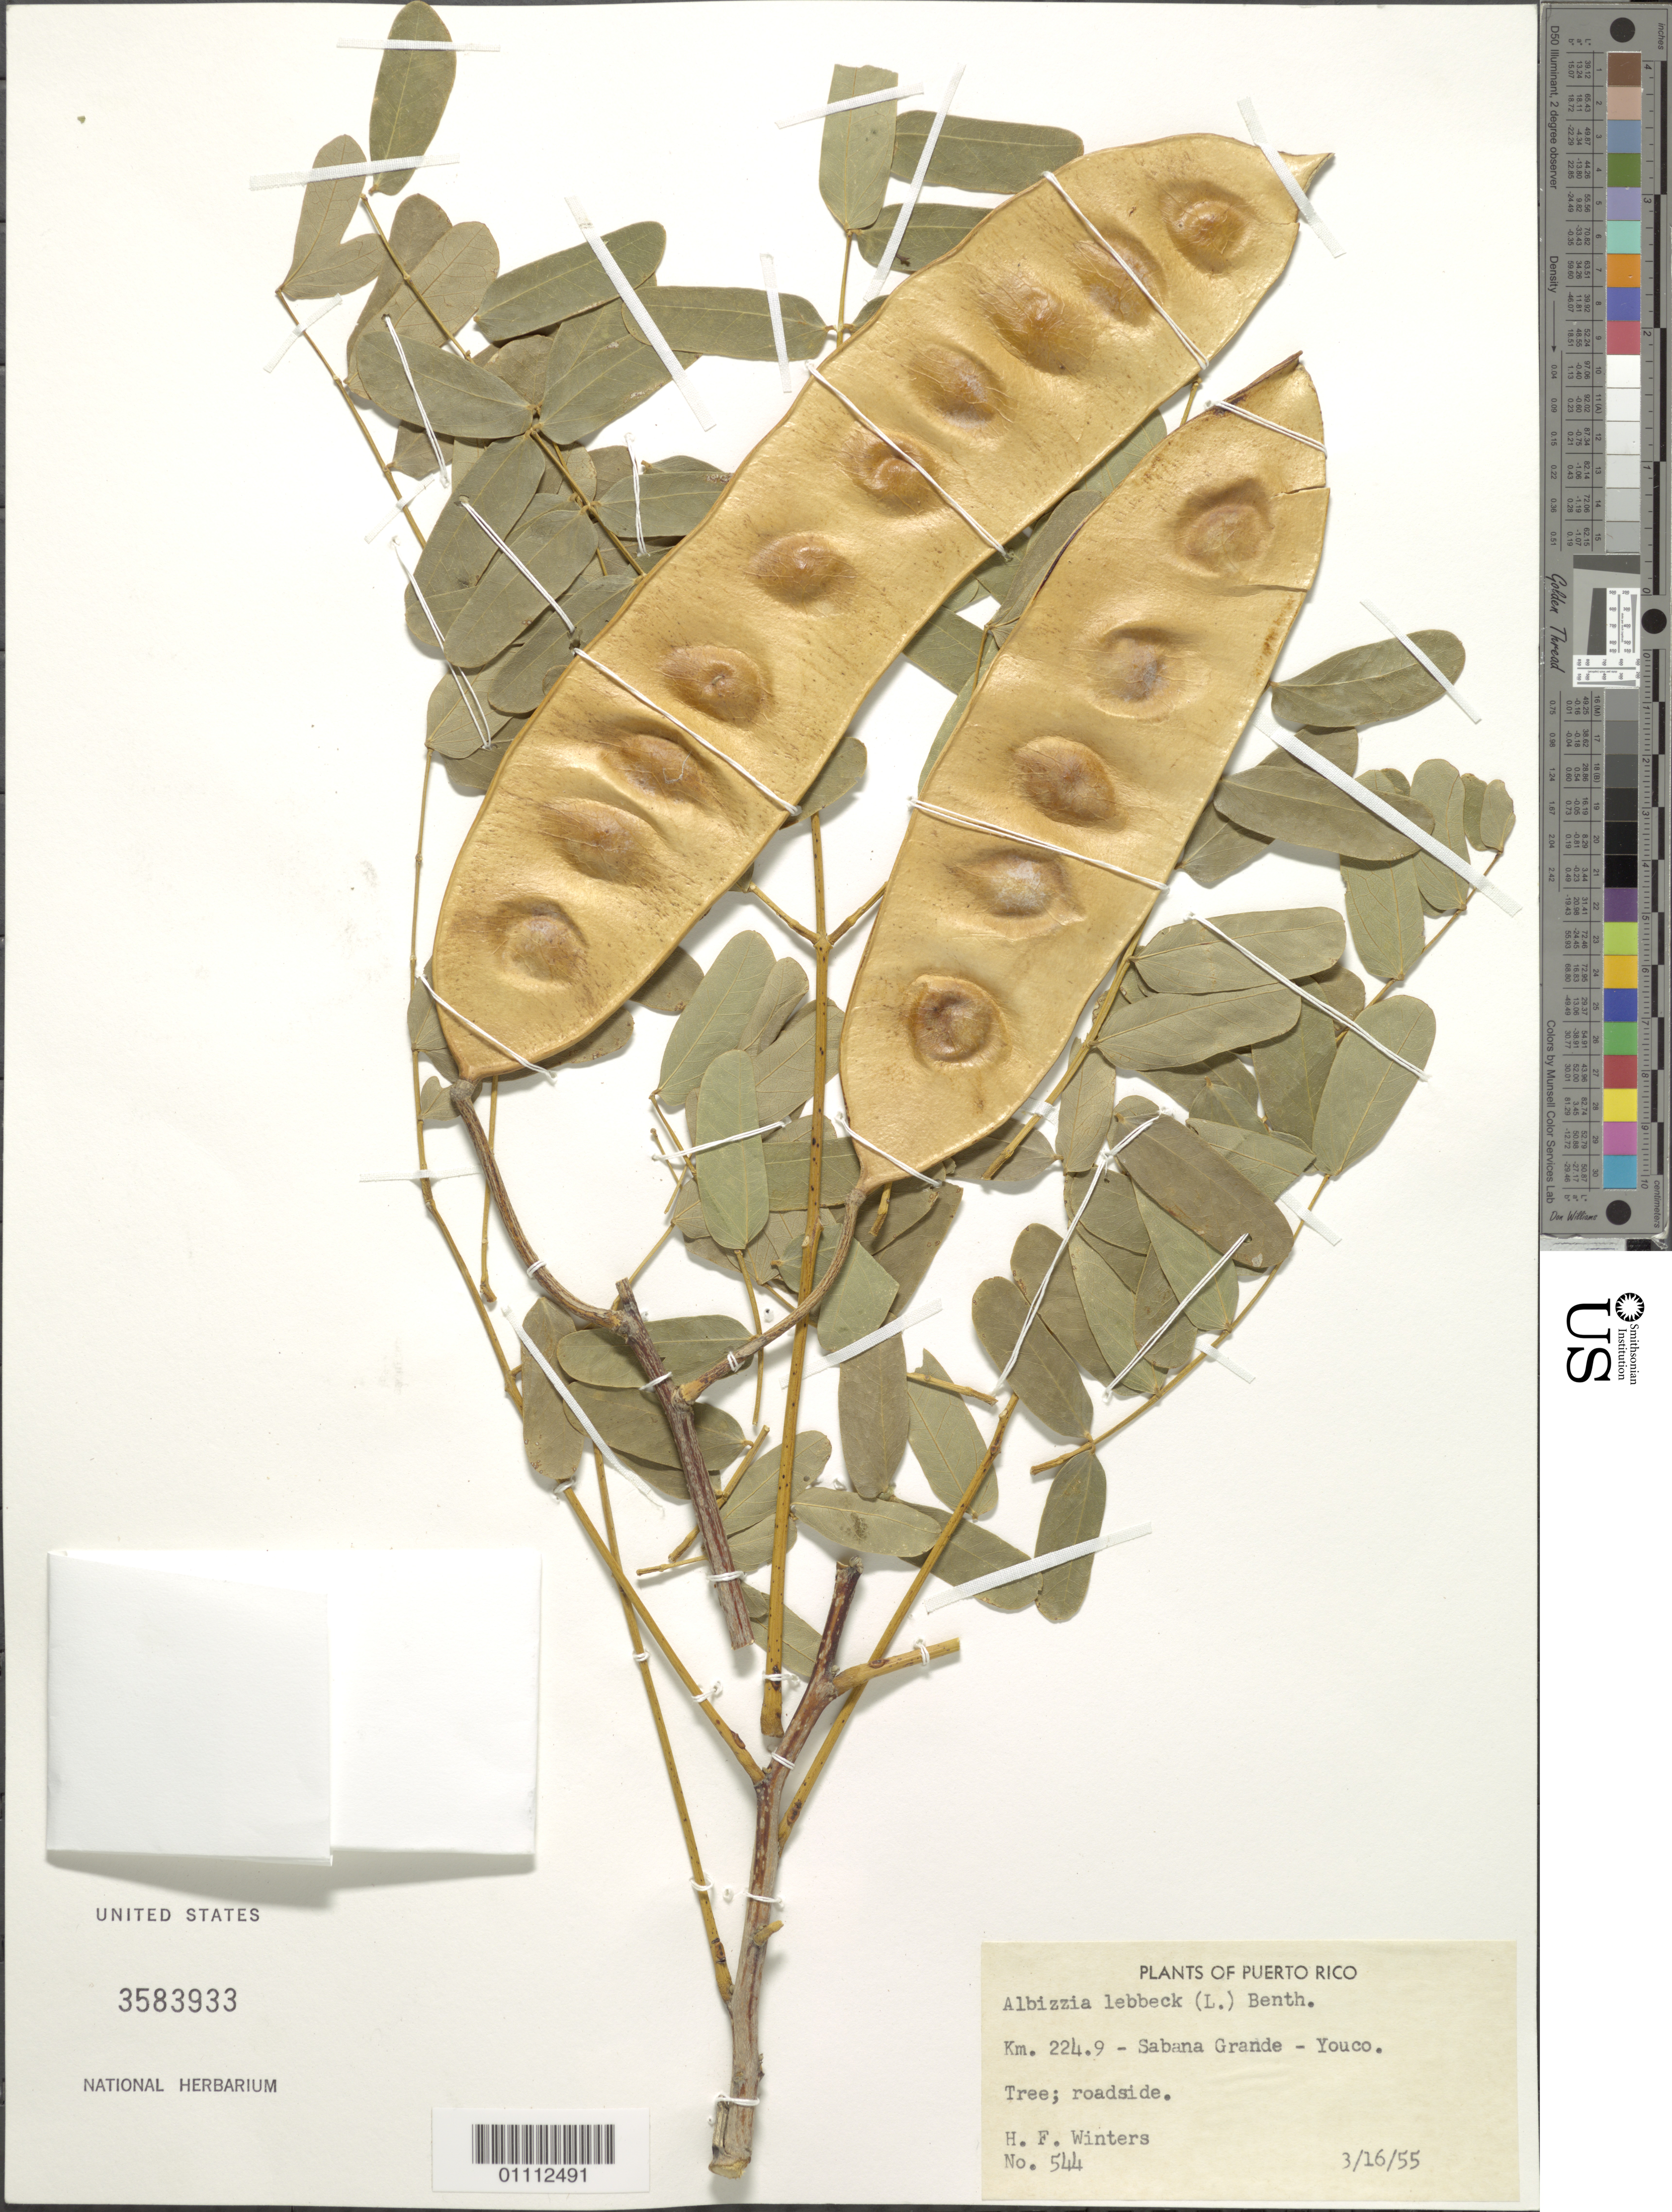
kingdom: Plantae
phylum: Tracheophyta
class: Magnoliopsida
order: Fabales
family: Fabaceae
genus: Albizia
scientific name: Albizia lebbeck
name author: (L.) Benth.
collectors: H. Winters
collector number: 544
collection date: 1955-03-16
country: Puerto Rico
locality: Sabana Grande - Youco, km 224.9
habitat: Roadside.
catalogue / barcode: US 3583933